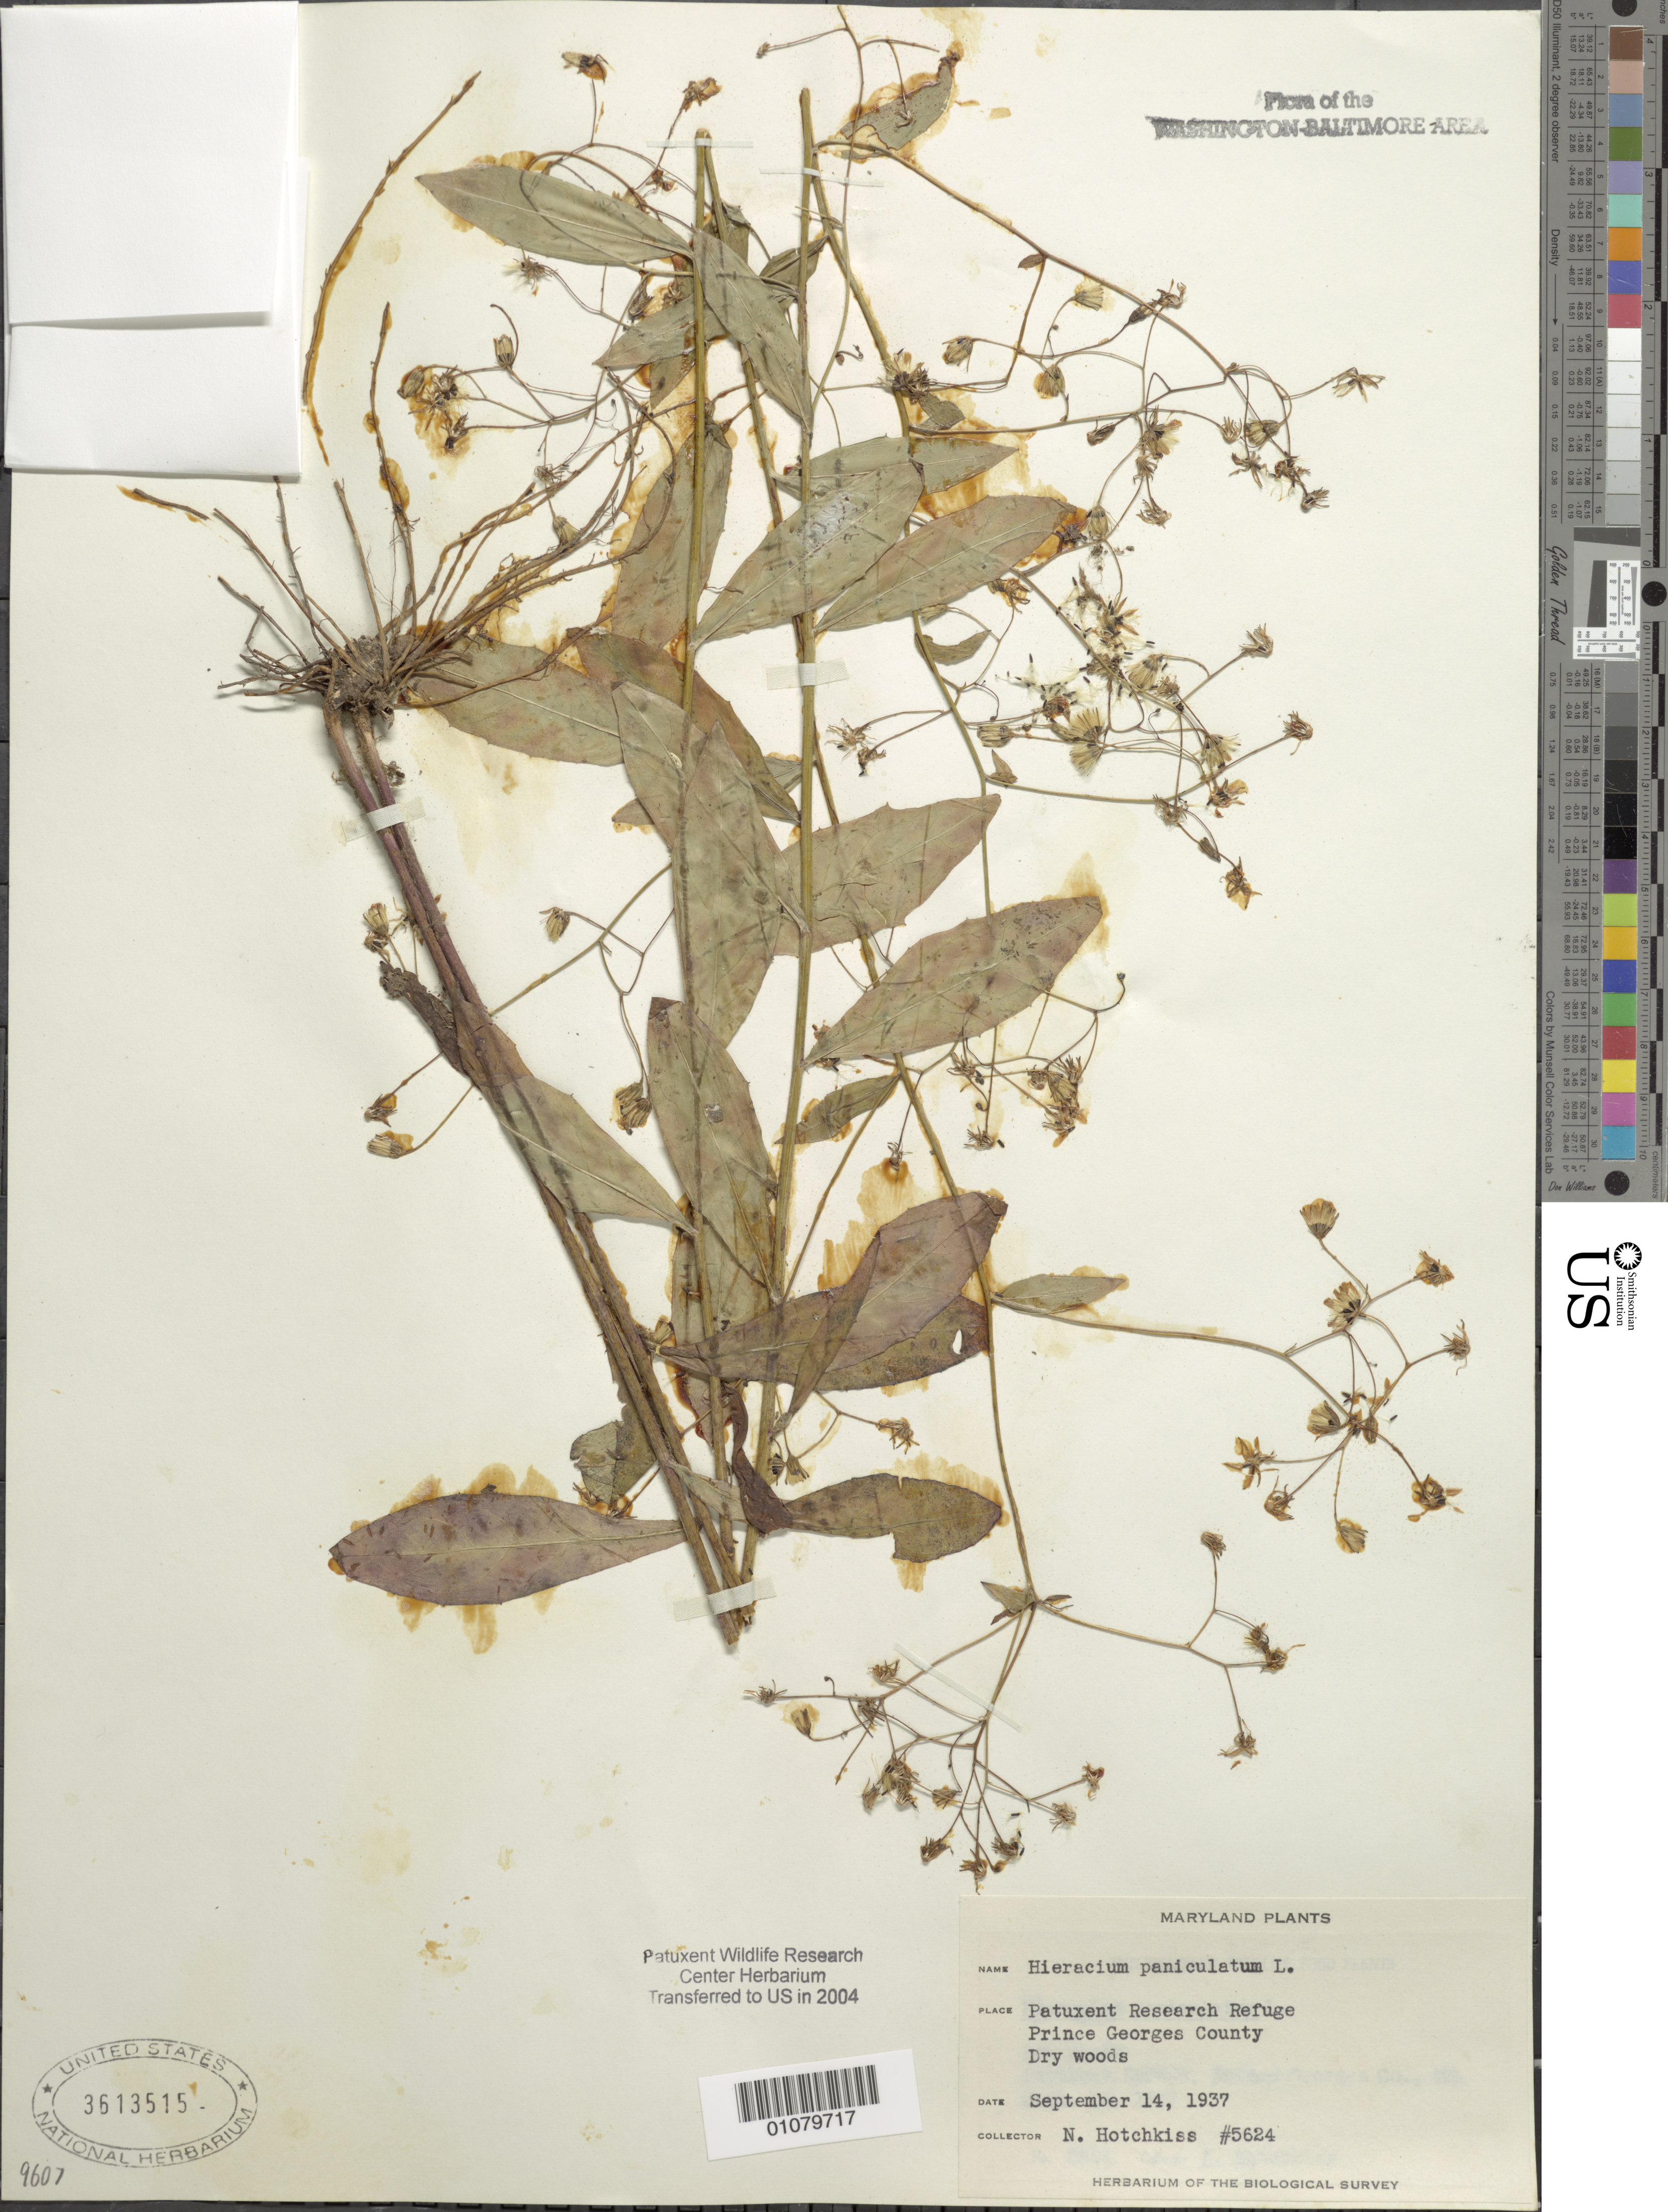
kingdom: Plantae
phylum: Tracheophyta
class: Magnoliopsida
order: Asterales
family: Asteraceae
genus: Hieracium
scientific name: Hieracium paniculatum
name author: L.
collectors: N. Hotchkiss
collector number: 5624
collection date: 1937-09-14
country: United States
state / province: Maryland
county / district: Prince George's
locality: Patuxent Wildlife Refuge.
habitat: Dry woods.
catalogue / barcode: US 3613515